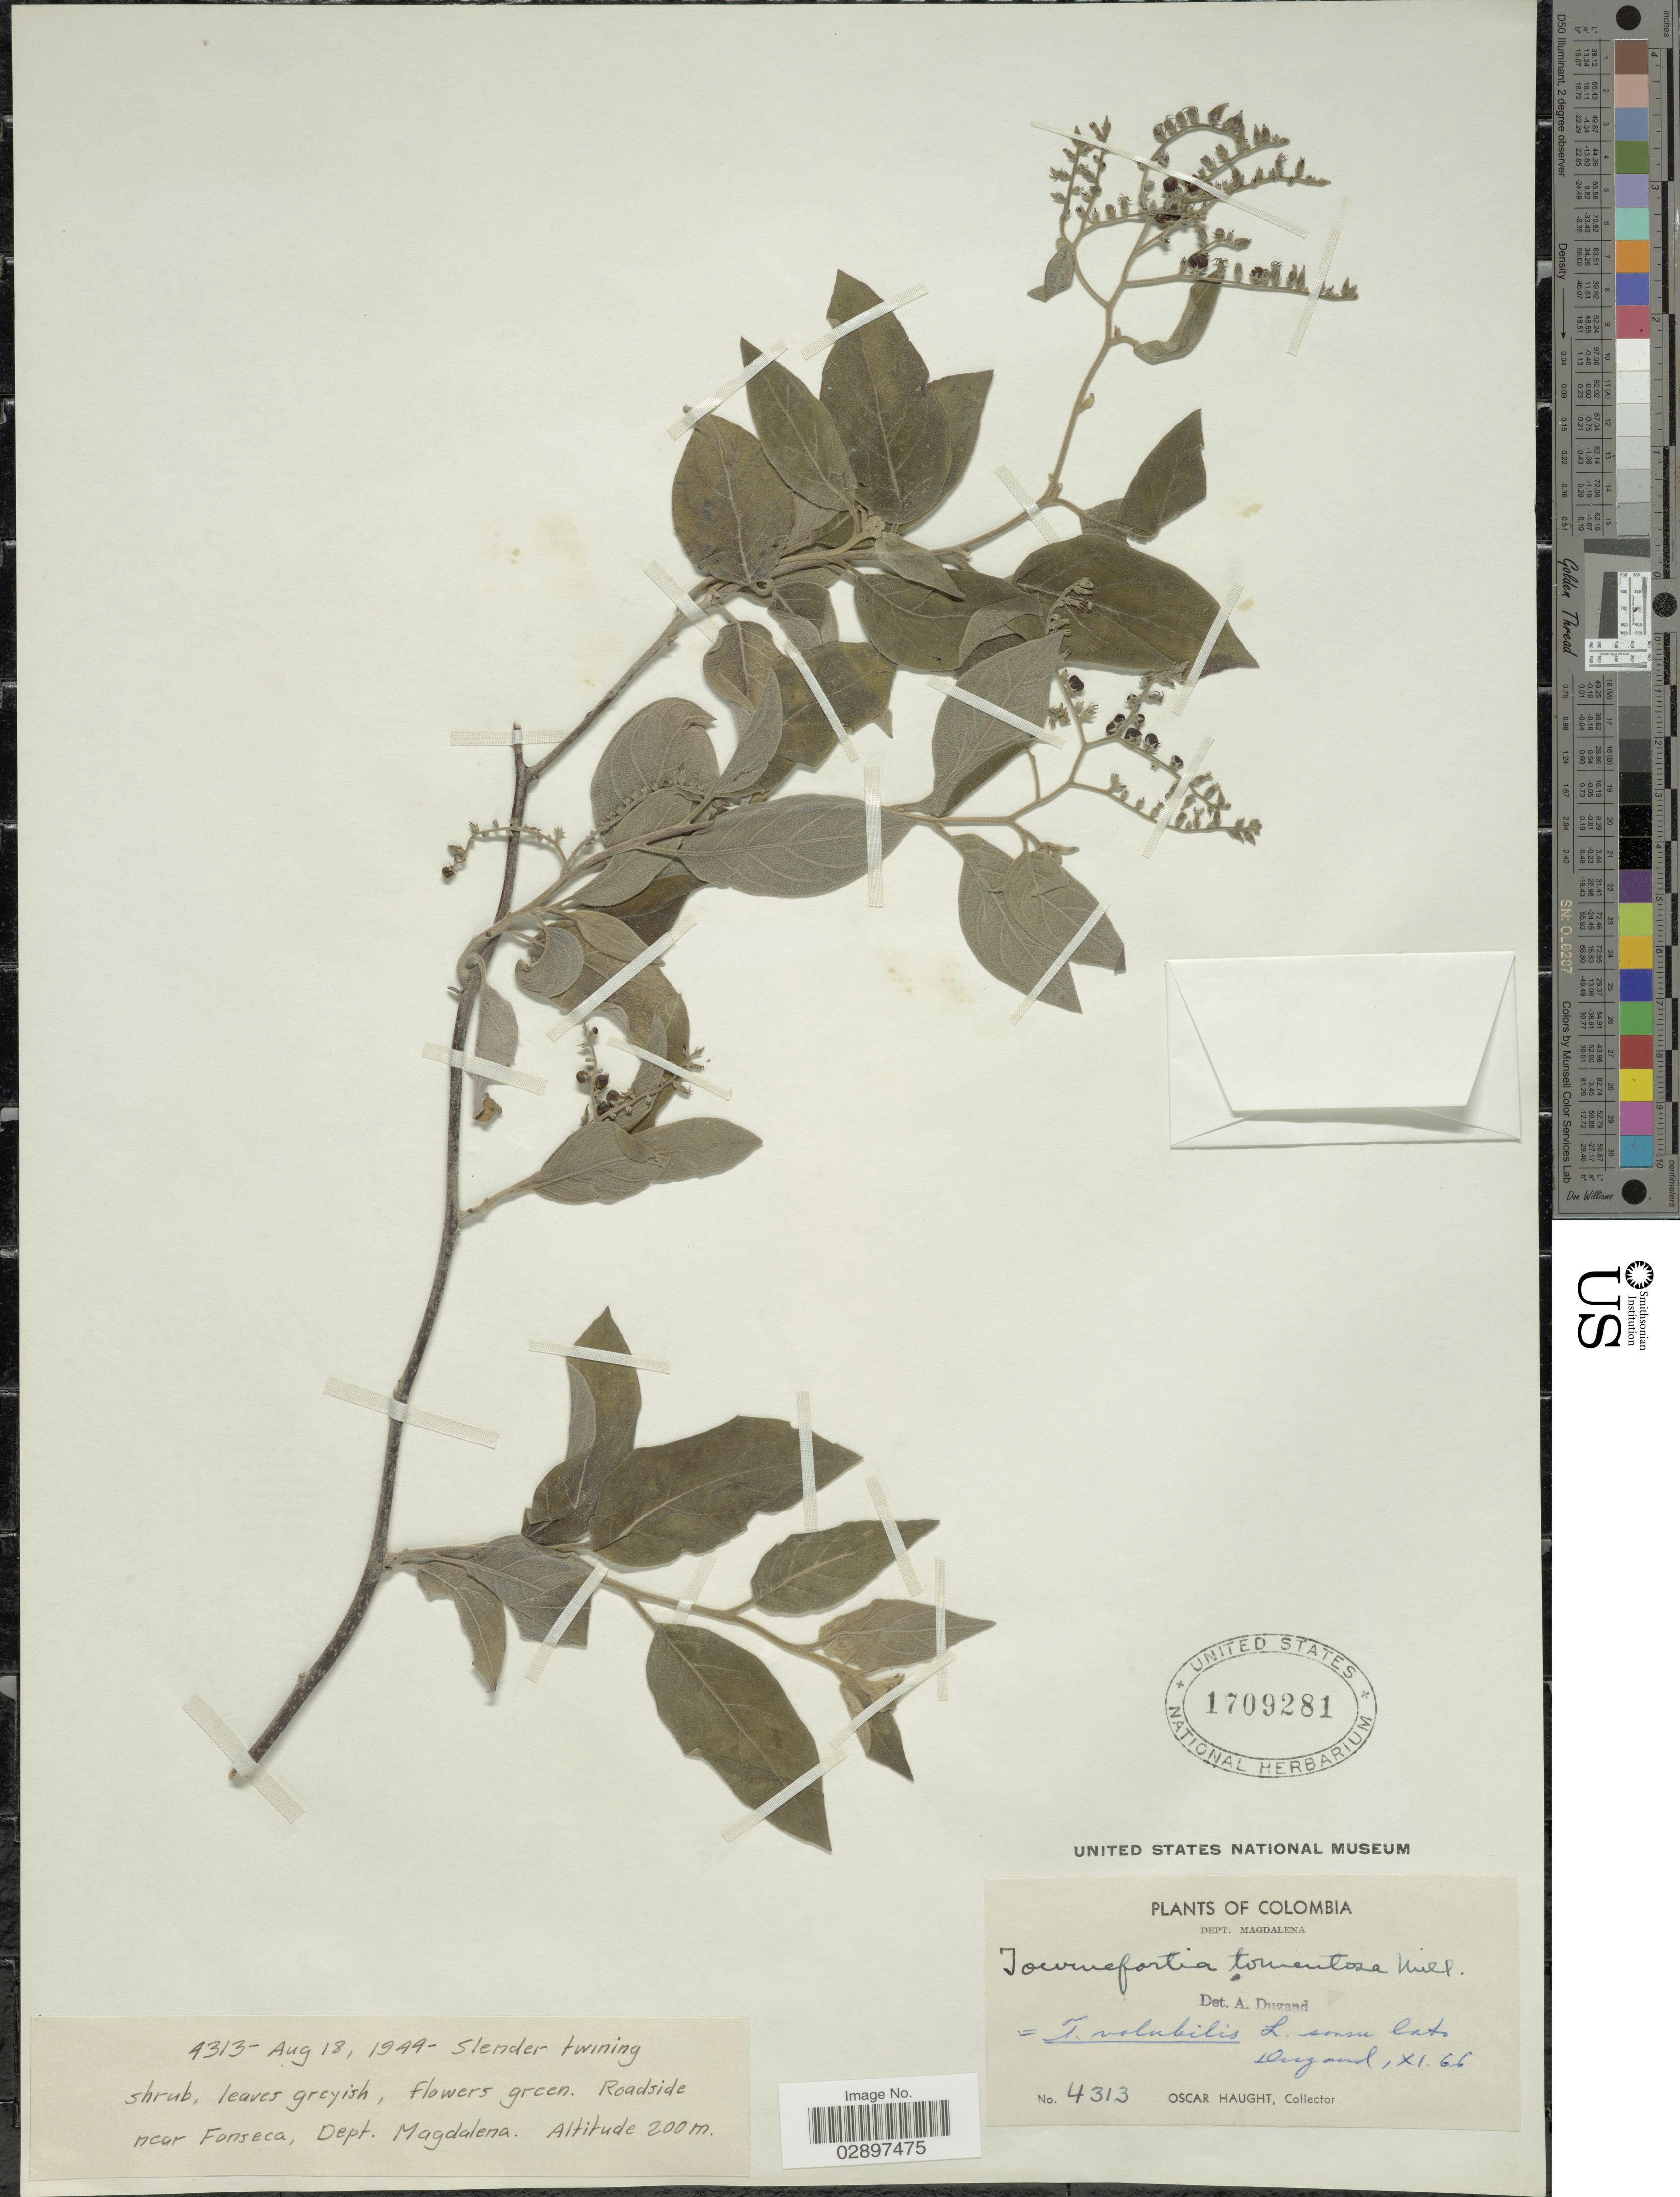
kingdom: Plantae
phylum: Tracheophyta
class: Magnoliopsida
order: Boraginales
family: Heliotropiaceae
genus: Tournefortia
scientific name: Tournefortia tomentosa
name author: Mill.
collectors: O. Haught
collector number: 4313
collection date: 1944-08-18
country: Colombia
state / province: Magdalena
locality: Roadside near Fonseca, Dept. Magdalena.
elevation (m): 200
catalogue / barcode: US 1709281